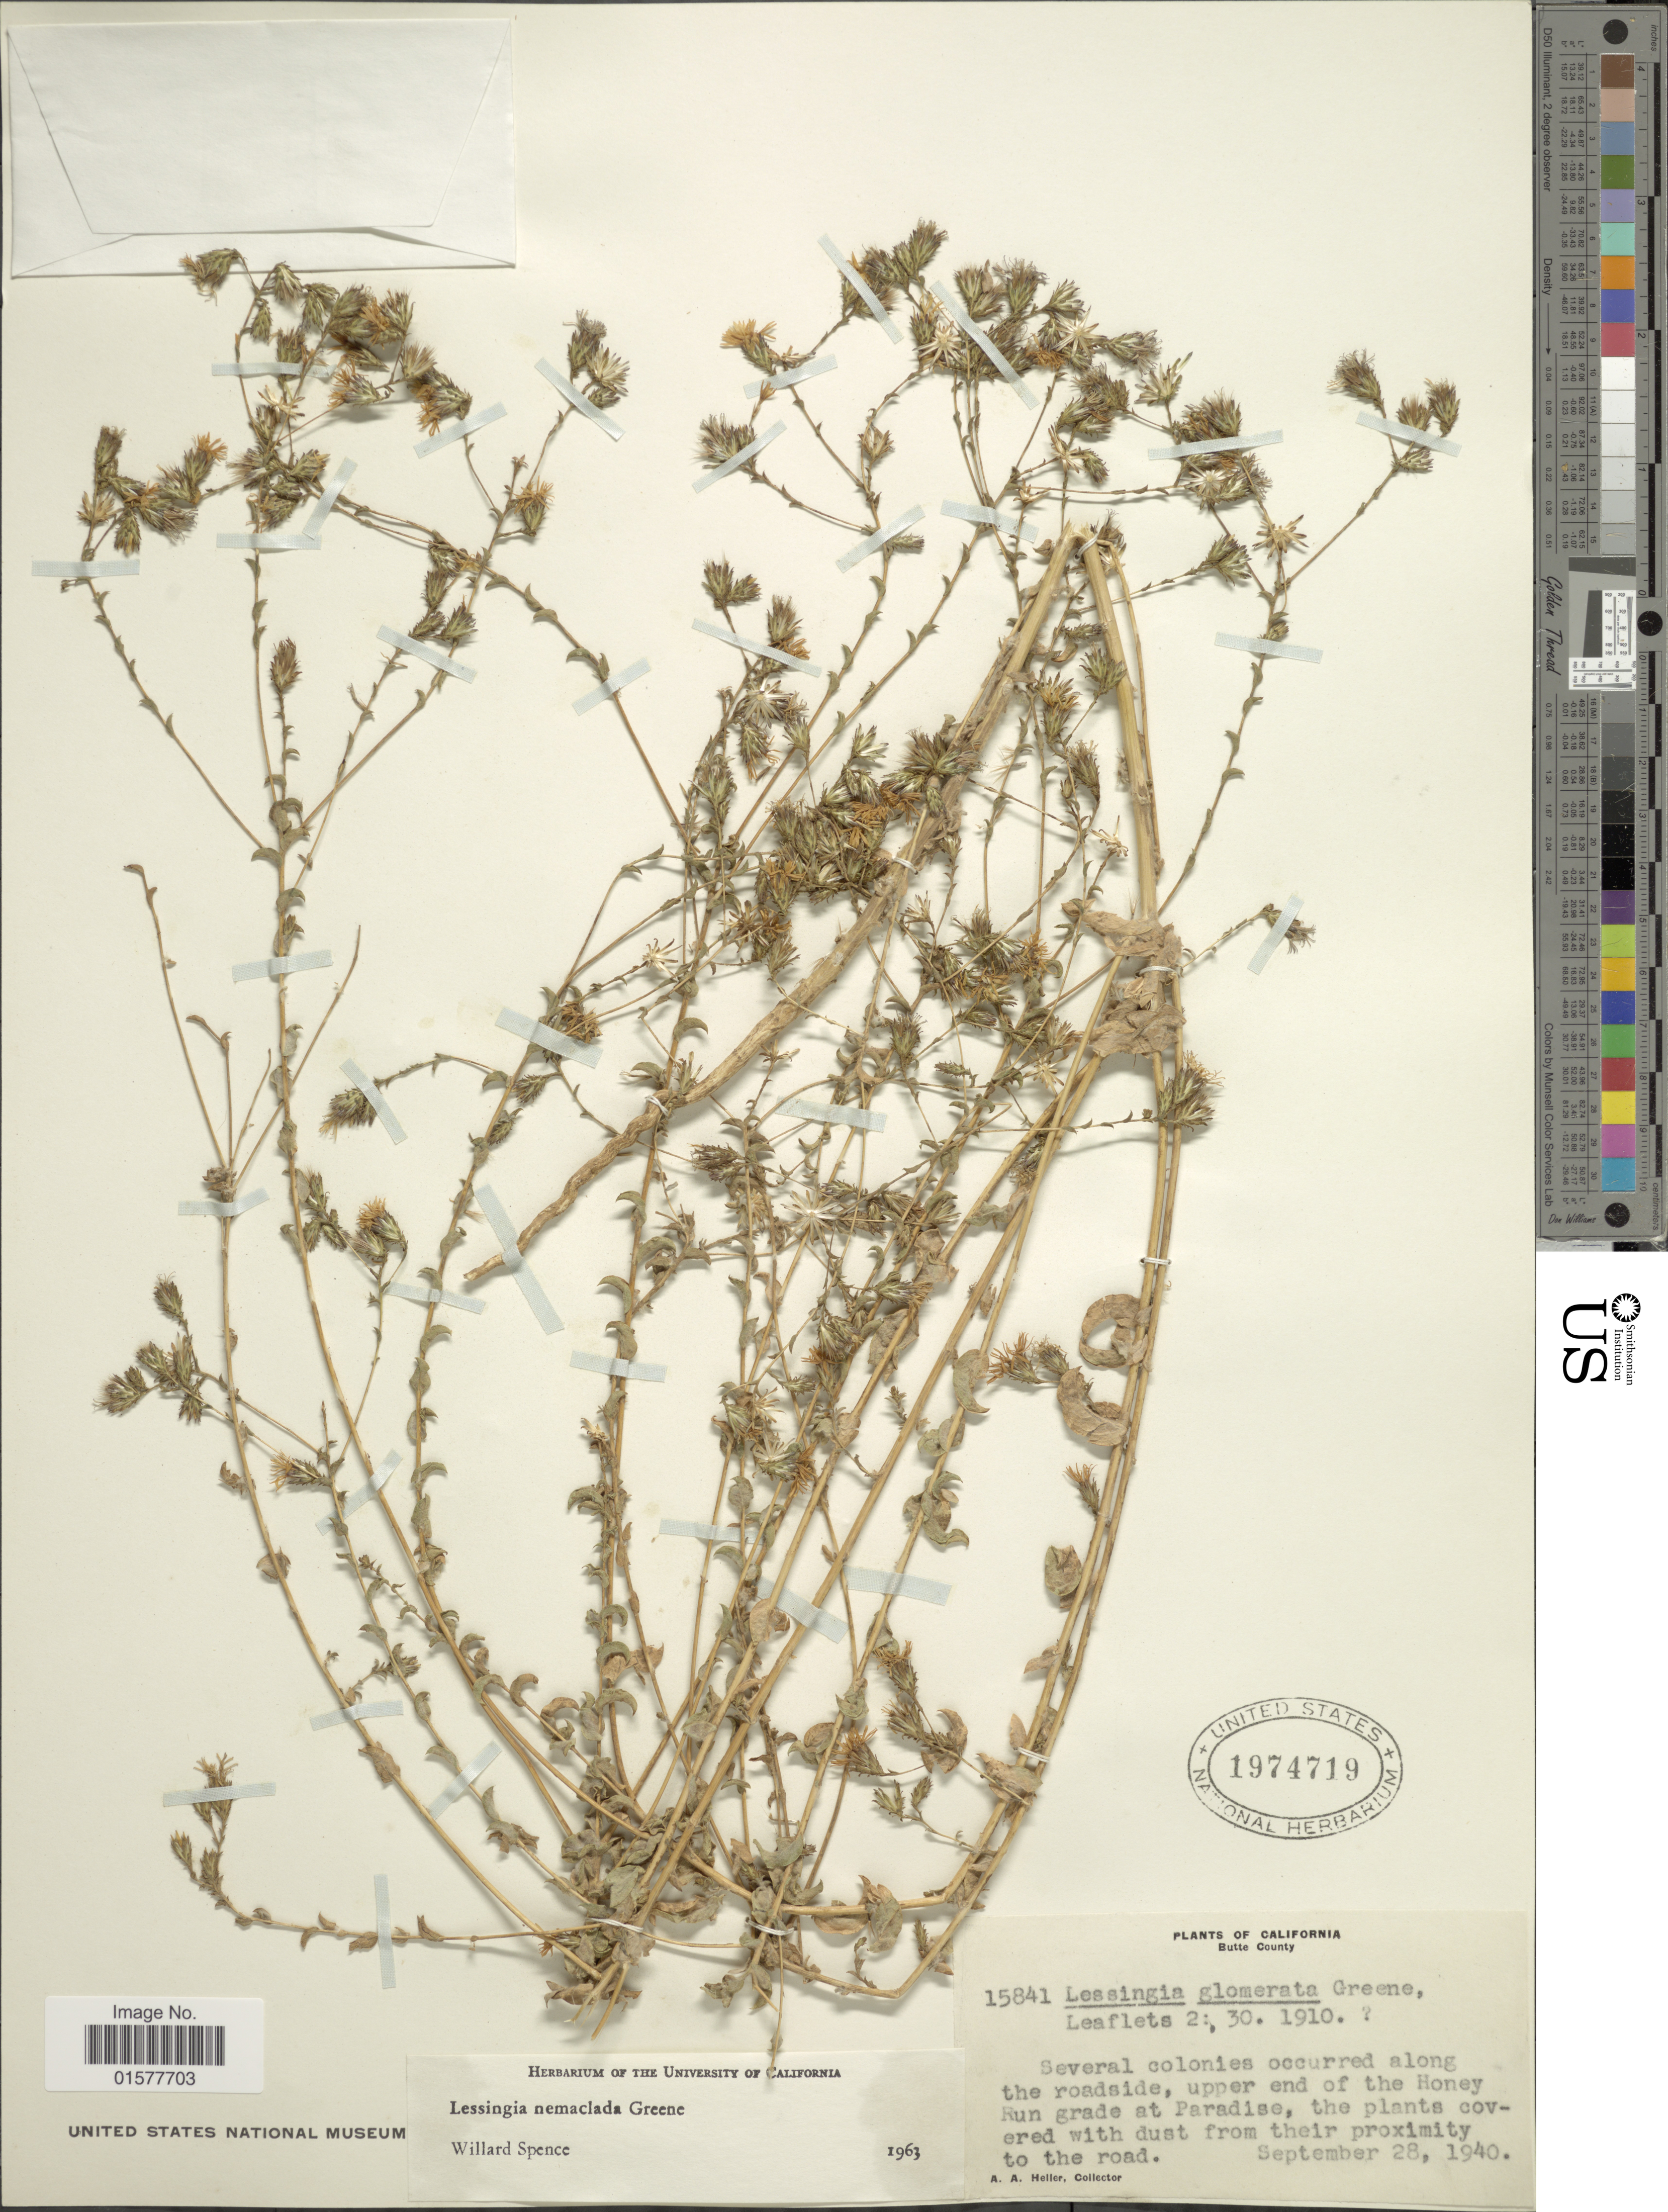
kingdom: Plantae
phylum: Tracheophyta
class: Magnoliopsida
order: Asterales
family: Asteraceae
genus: Lessingia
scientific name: Lessingia nemaclada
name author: Greene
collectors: A. A. Heller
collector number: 15841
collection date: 1940-09-28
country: United States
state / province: California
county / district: Butte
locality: Butte County, Several colonies occurred along the Roadside, upper end of the Honey Run grade at Paradise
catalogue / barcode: US 1974719